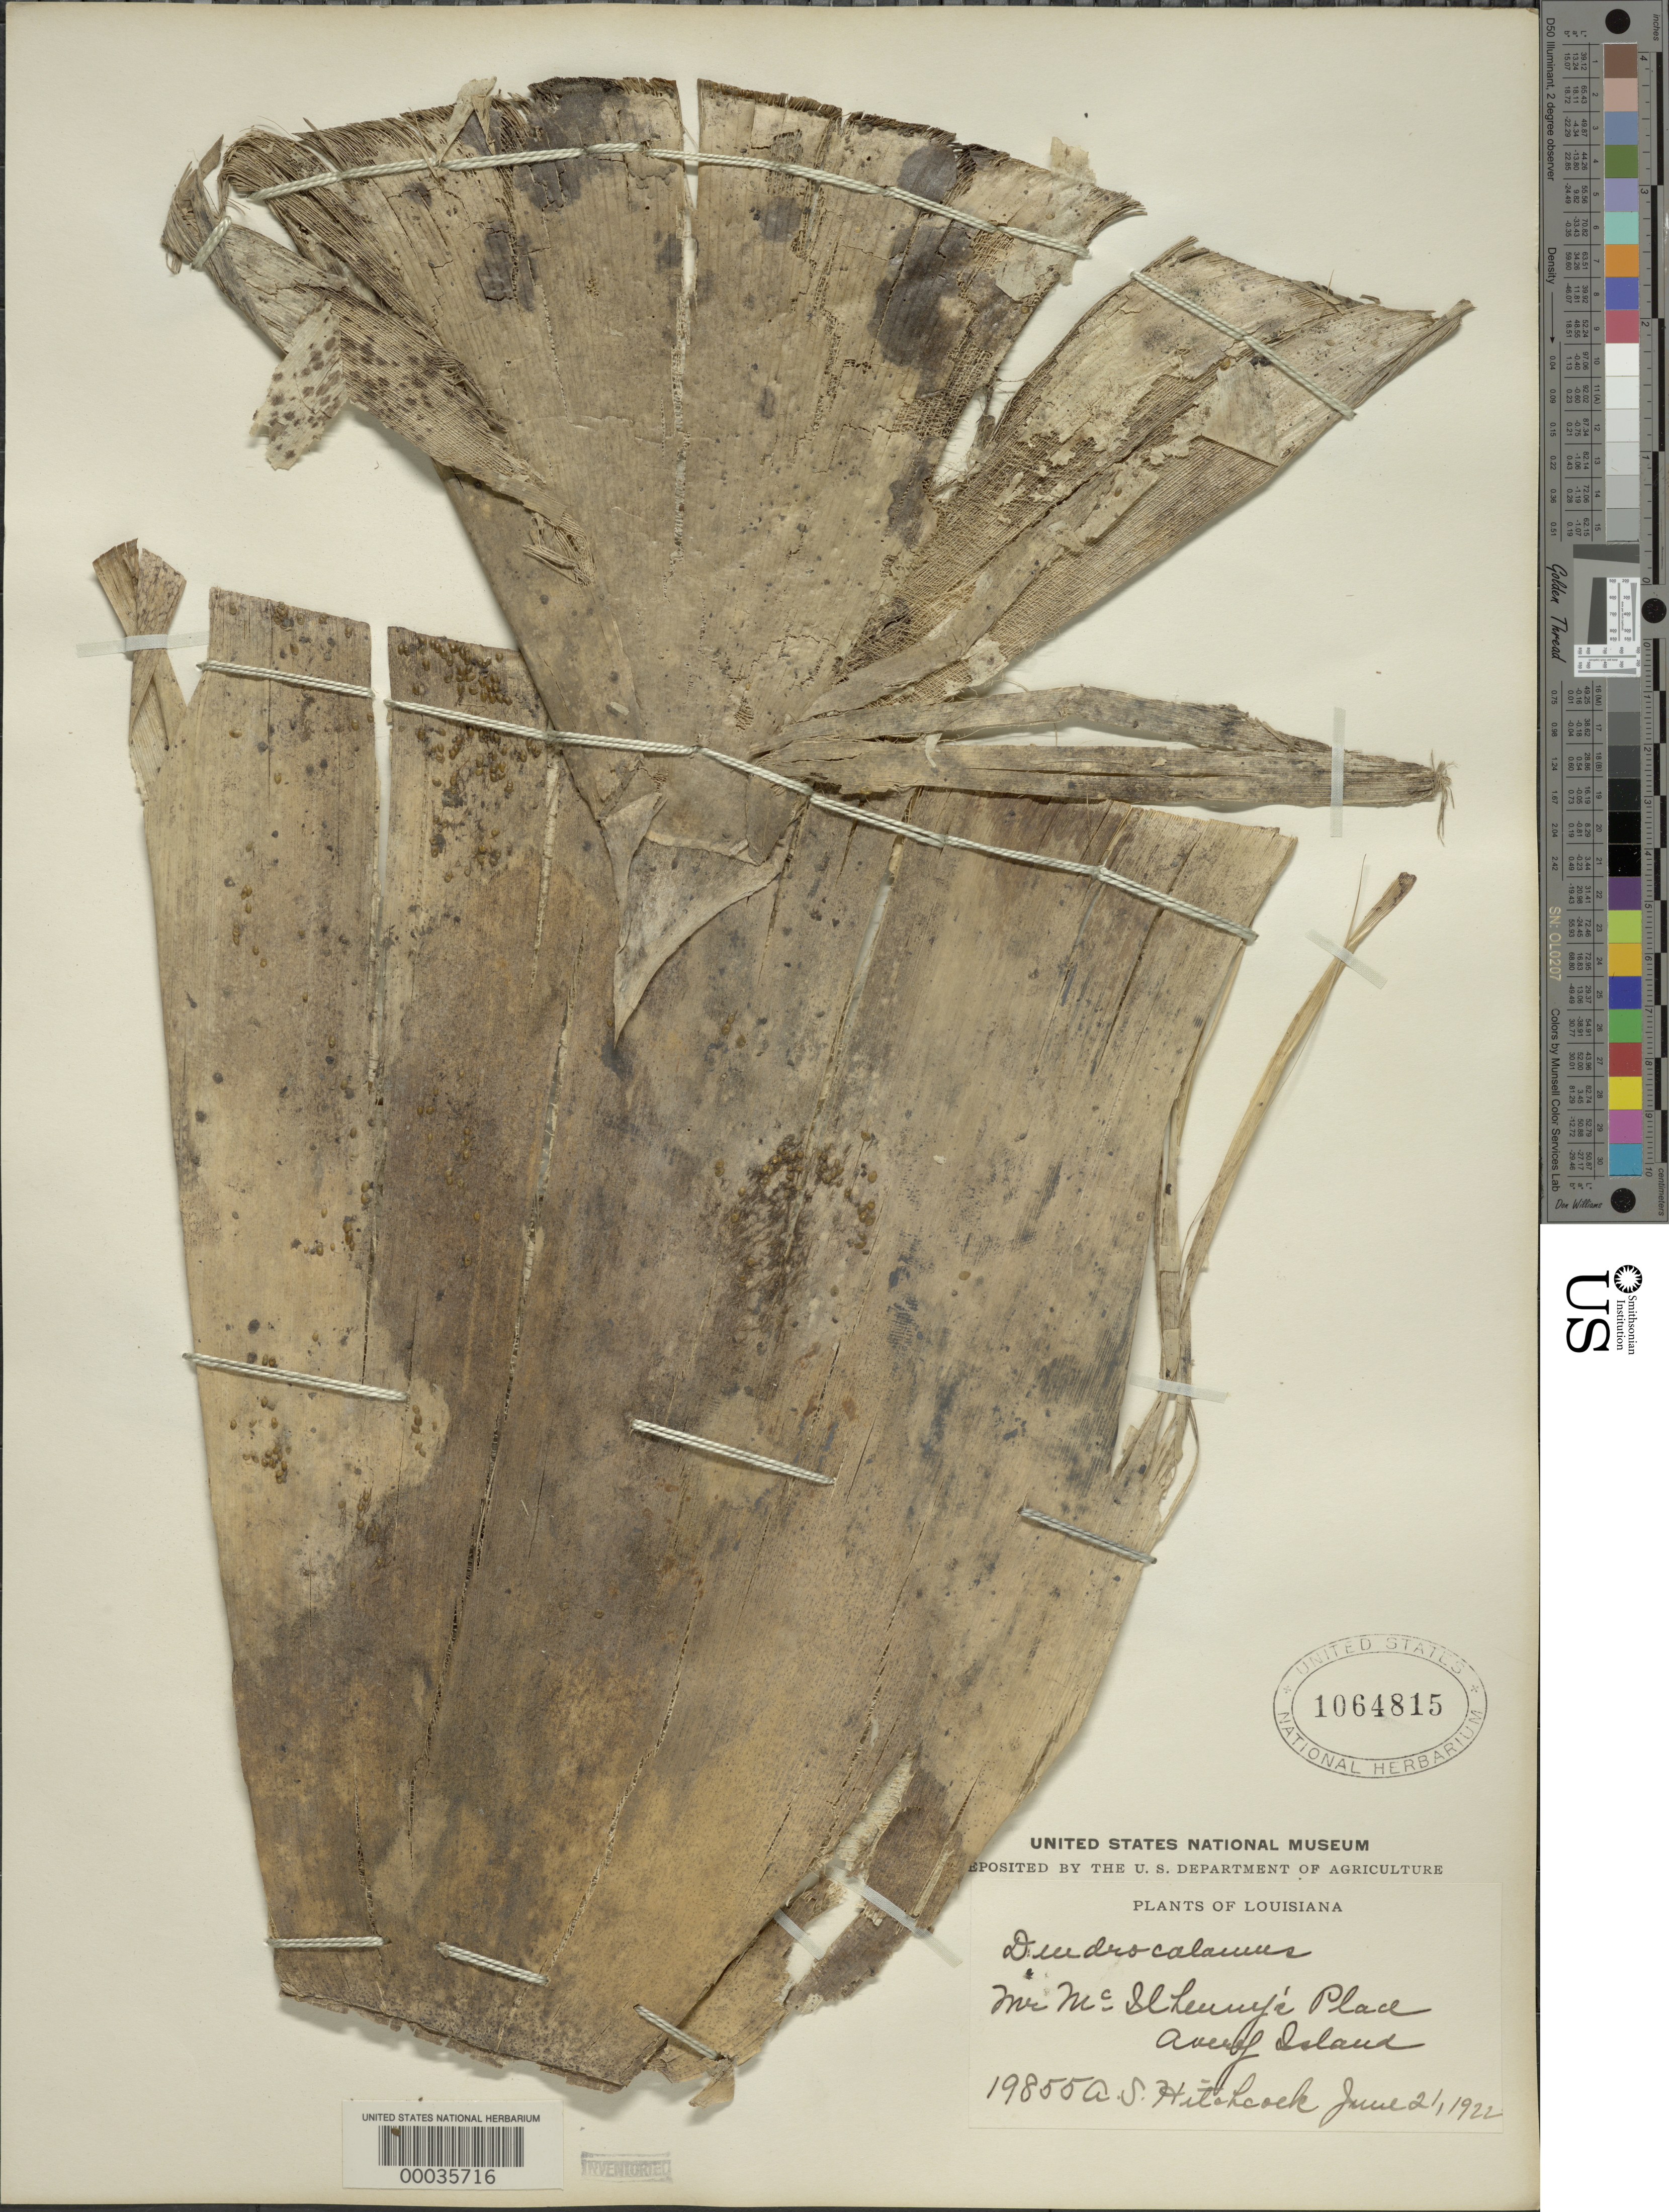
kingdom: Plantae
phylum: Tracheophyta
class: Liliopsida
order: Poales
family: Poaceae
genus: Dendrocalamus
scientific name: Dendrocalamus sp.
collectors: A. S. Hitchcock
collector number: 1955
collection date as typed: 21 Jun 1922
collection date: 1922-06-21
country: United States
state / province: Louisiana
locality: Avery island, mcilhenney's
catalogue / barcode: US 1064815